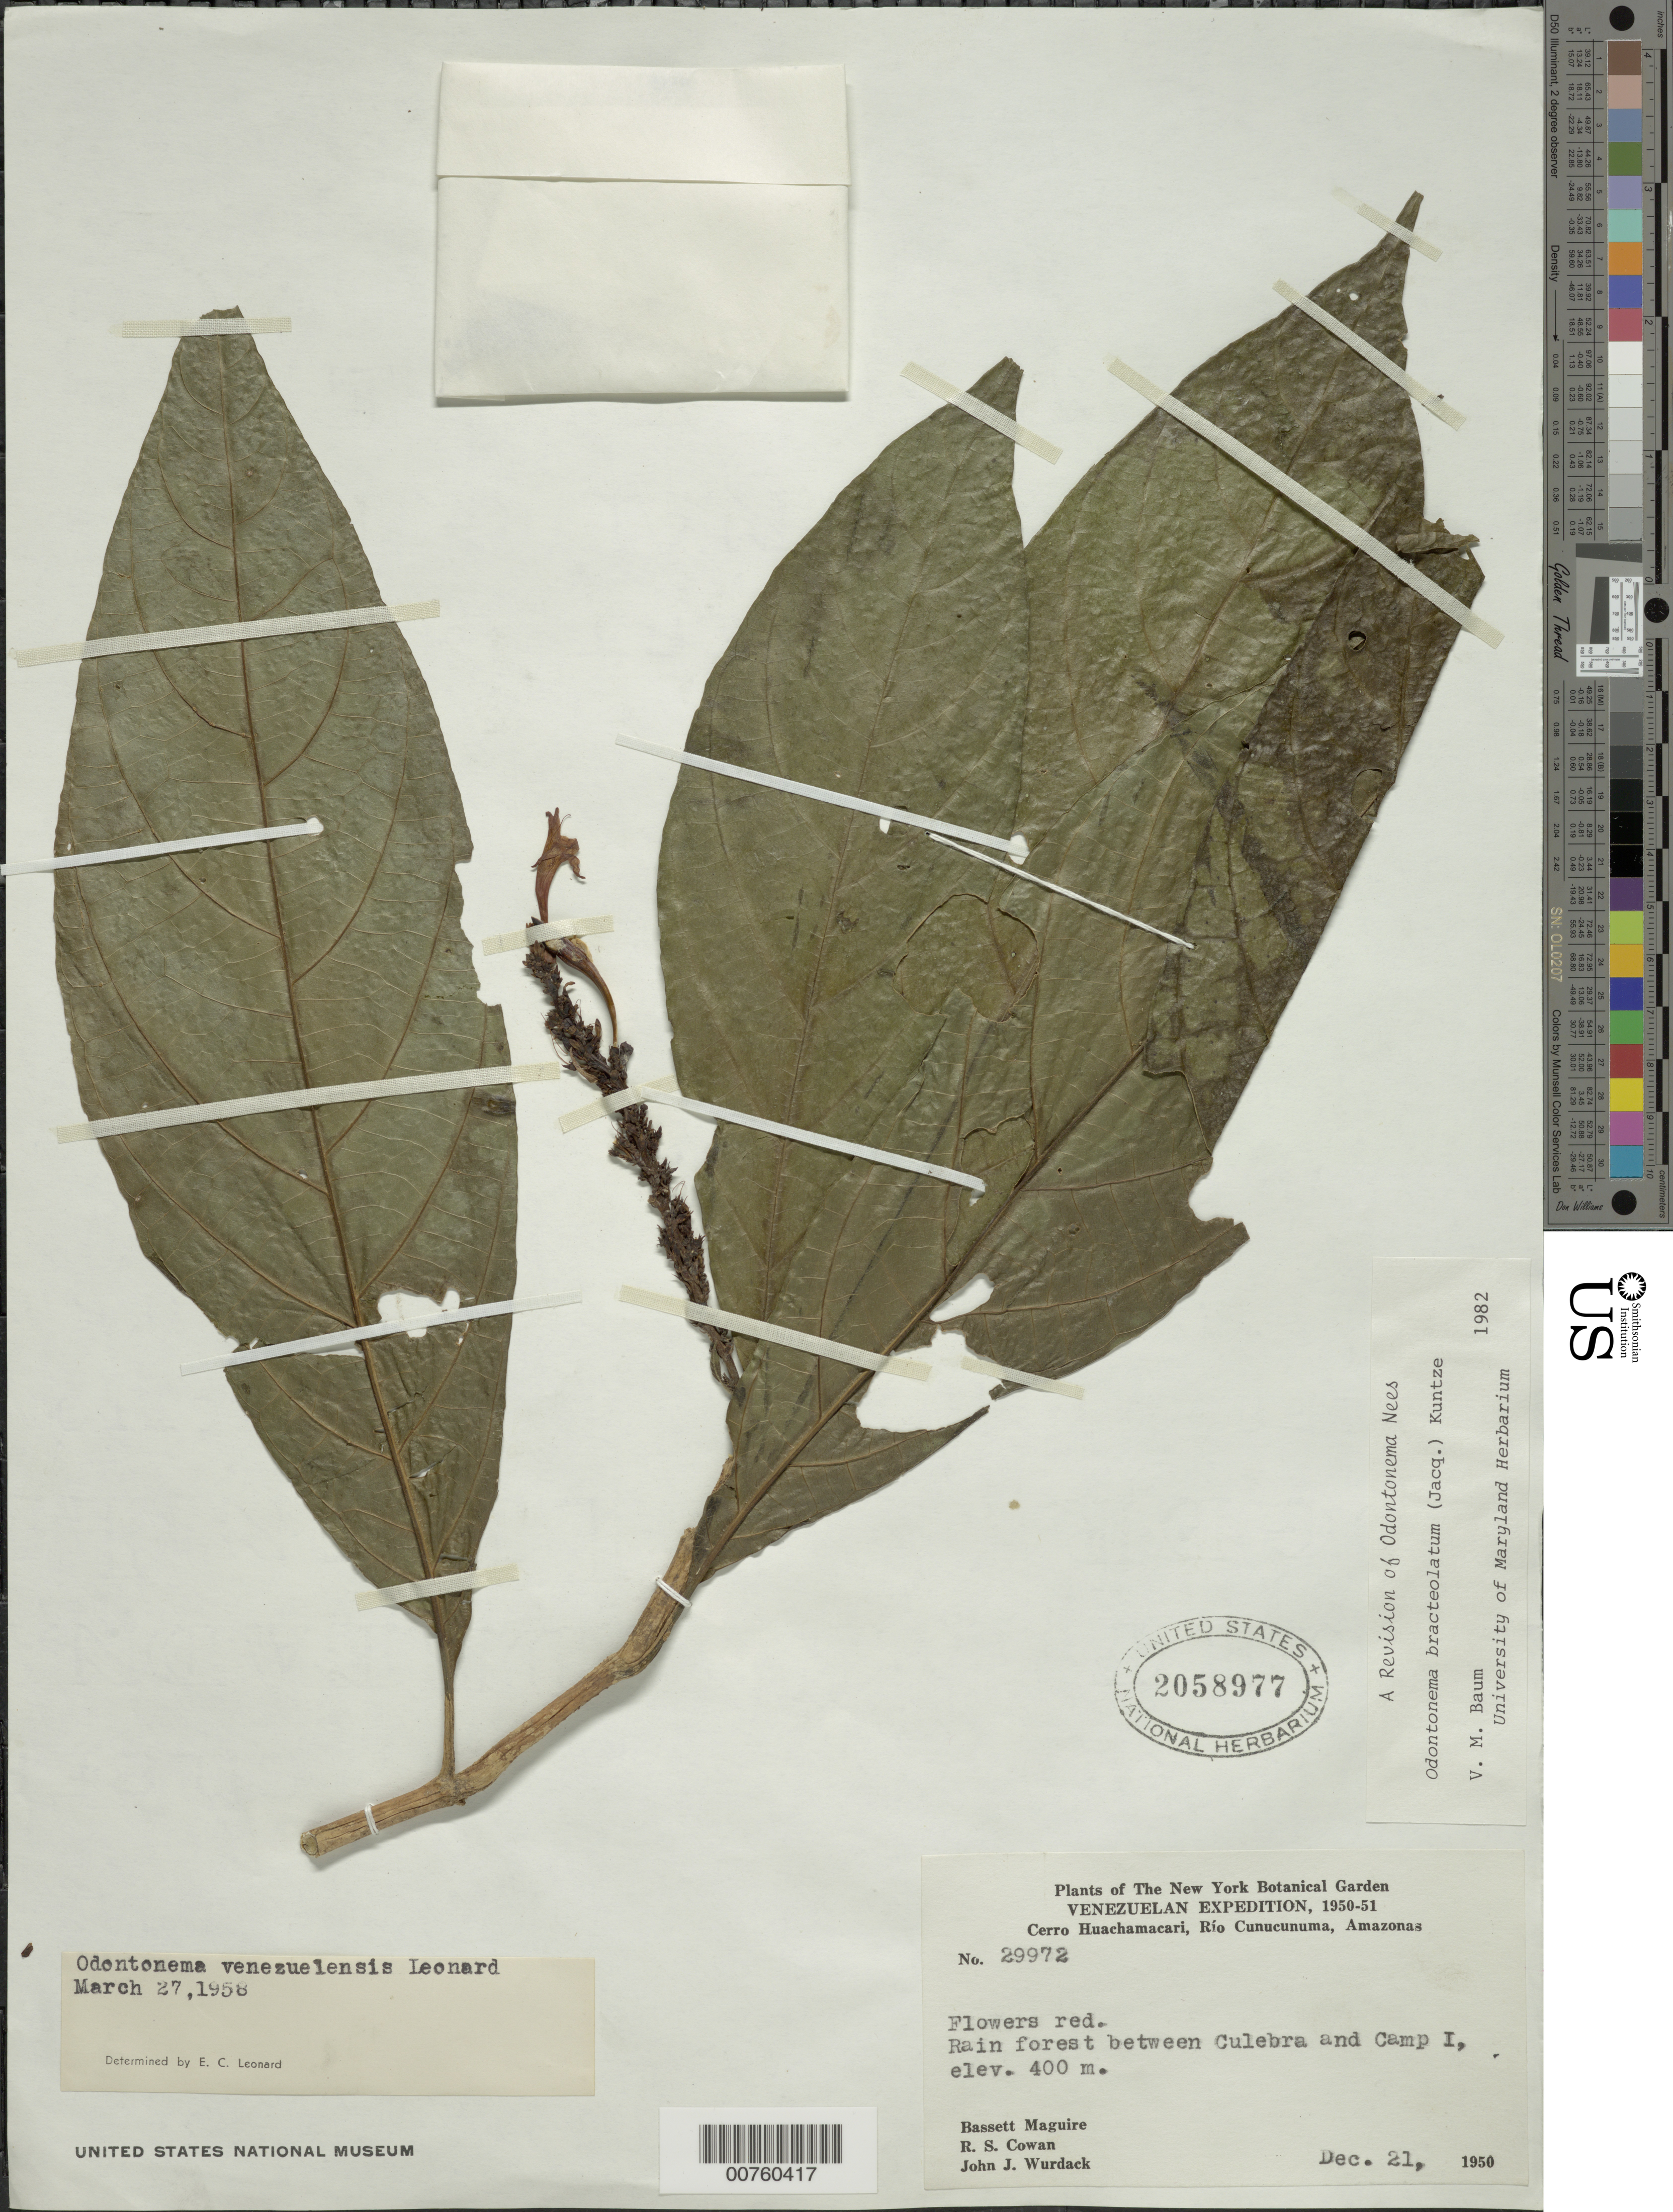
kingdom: Plantae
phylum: Tracheophyta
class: Magnoliopsida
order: Lamiales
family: Acanthaceae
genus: Odontonema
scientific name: Odontonema bracteolatum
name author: (Jacq.) Kuntze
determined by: Baum, V. M.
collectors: B. Maguire, R. S. Cowan & J. J. Wurdack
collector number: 29972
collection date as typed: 21-Dec-50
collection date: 1950-12-21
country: Venezuela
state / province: Amazonas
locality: Cerro Huachamacari, Río Cunucunuma, between Culebra and Camp I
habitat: Rainforest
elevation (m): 400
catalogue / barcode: US 2058977